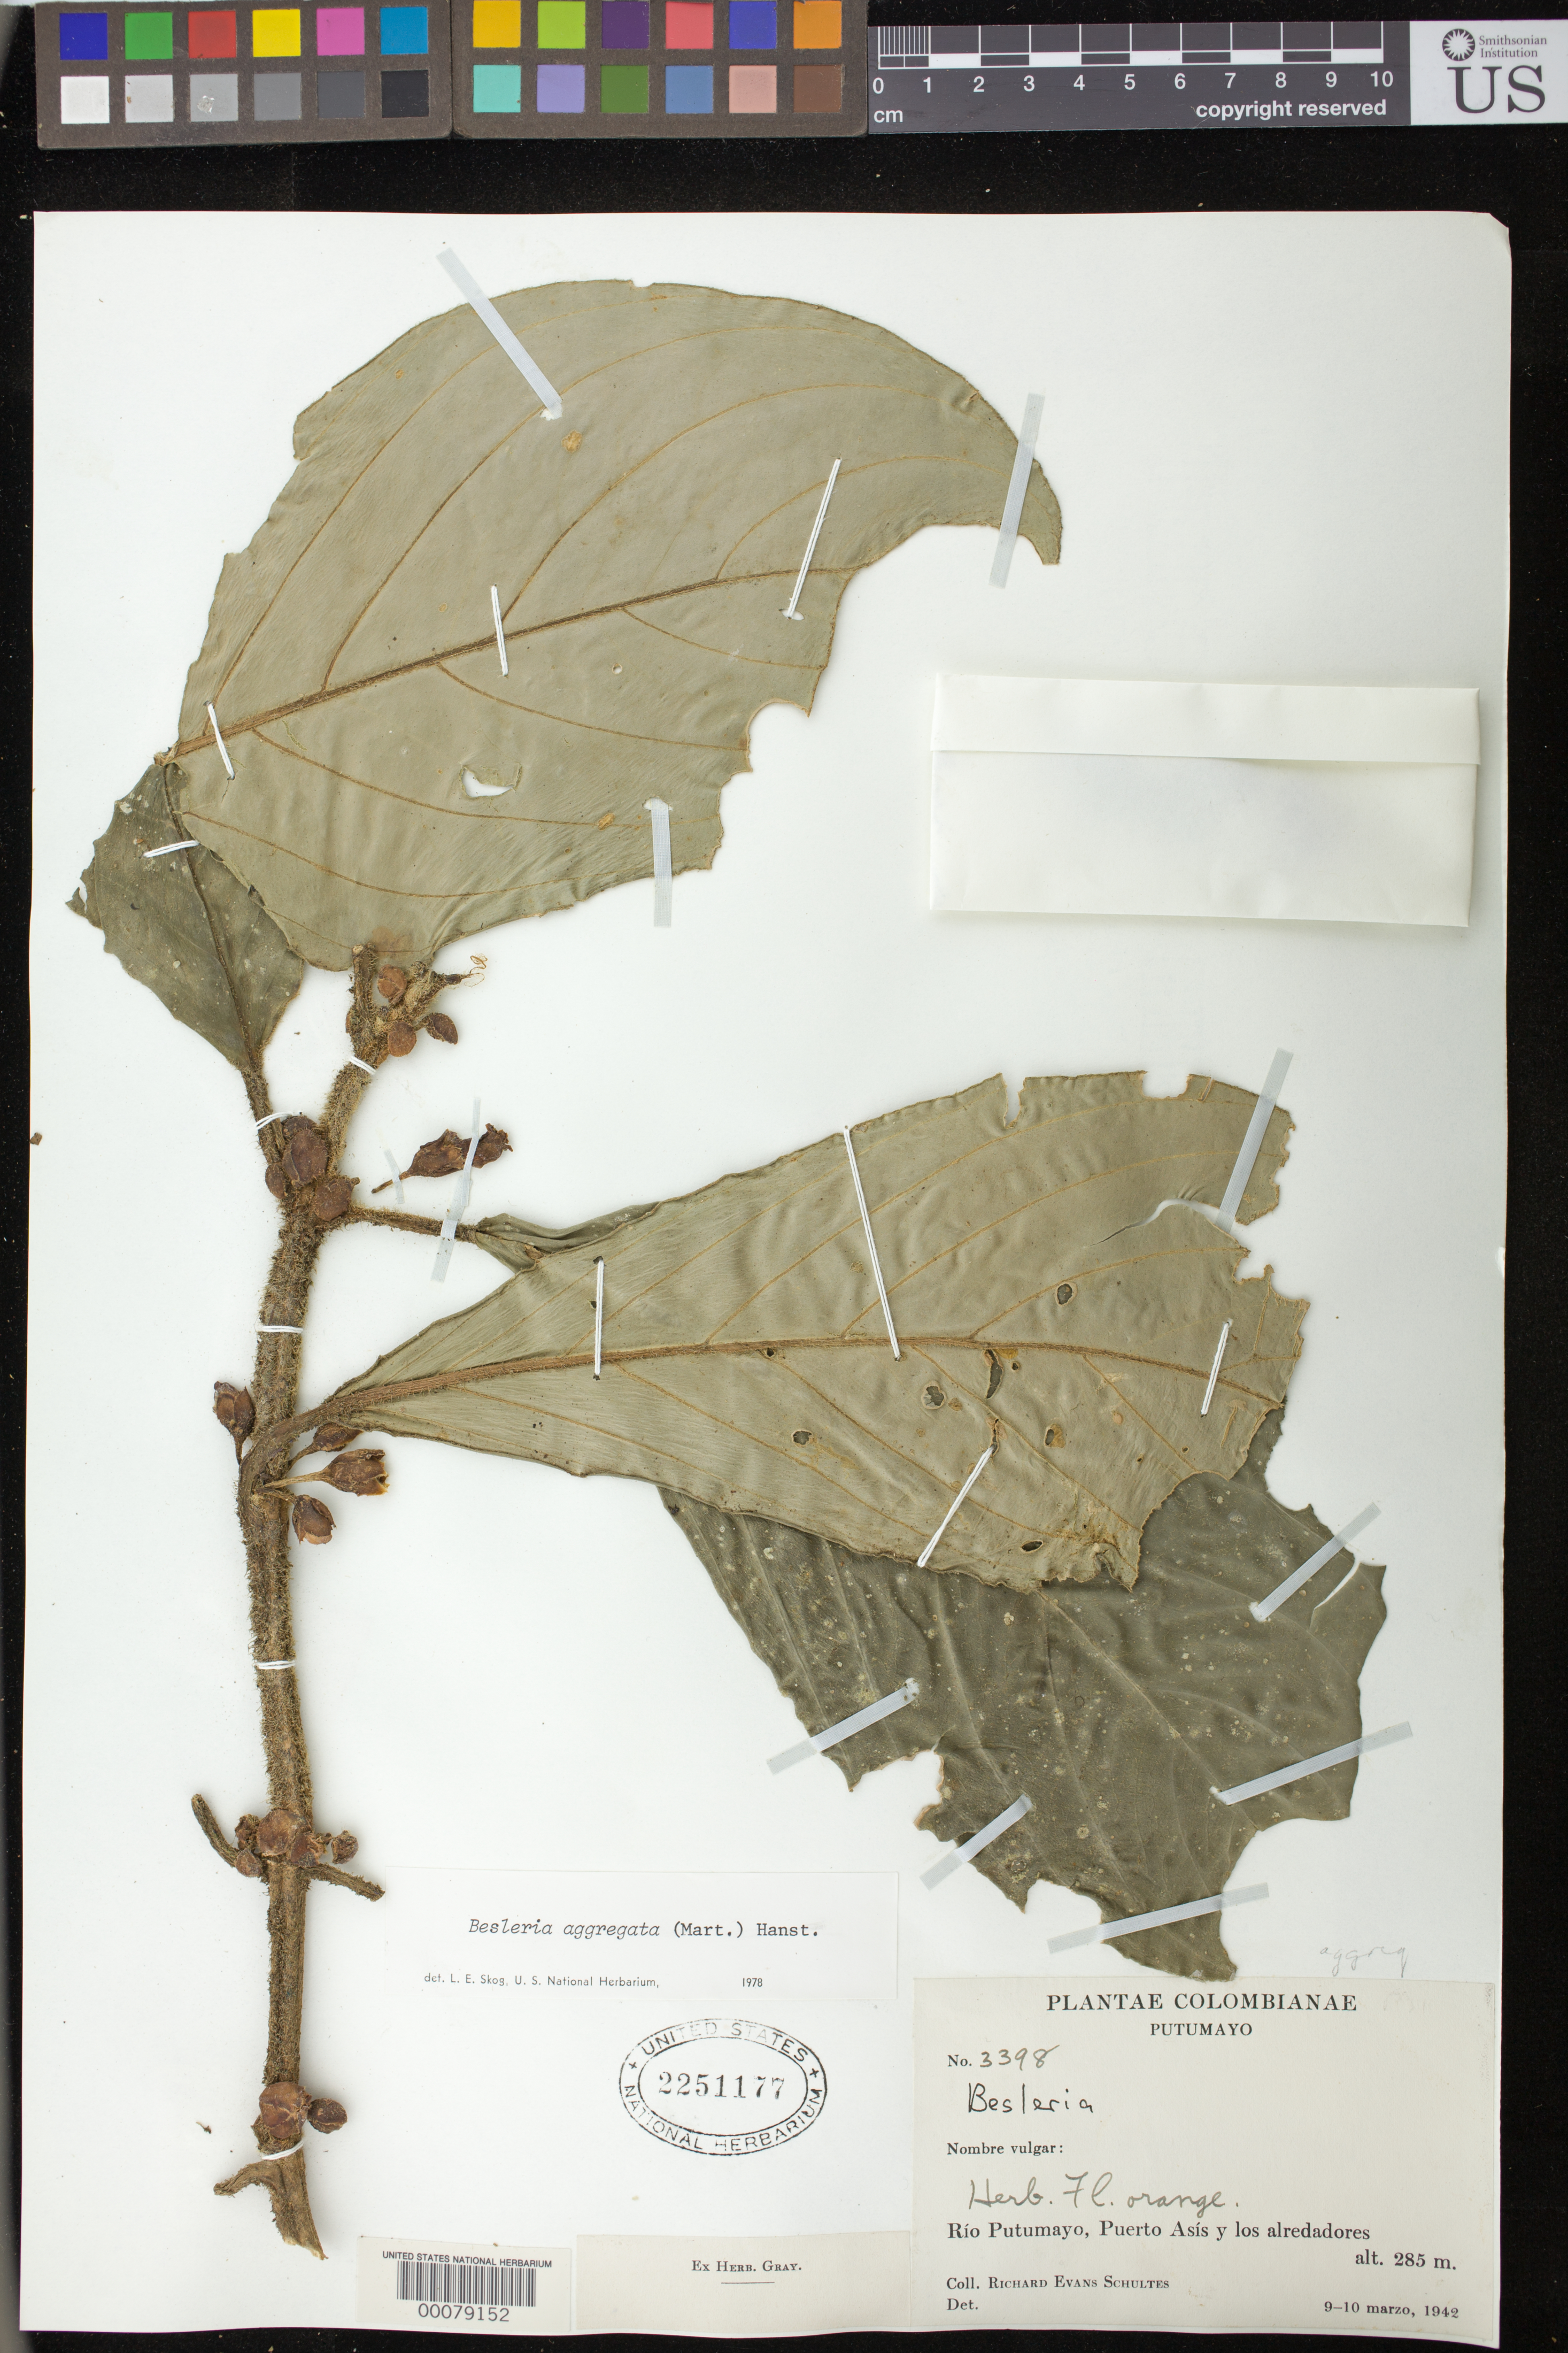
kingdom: Plantae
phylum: Tracheophyta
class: Magnoliopsida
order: Lamiales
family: Gesneriaceae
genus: Besleria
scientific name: Besleria aggregata var. semiannularis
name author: (C.V. Morton) C.V. Morton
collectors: R. E. Schultes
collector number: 3398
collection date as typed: Mar 1942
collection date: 1942-03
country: Colombia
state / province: Putumayo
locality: Rio Putumayo, Puerto Asis and vicinity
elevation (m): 285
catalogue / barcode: US 2251177